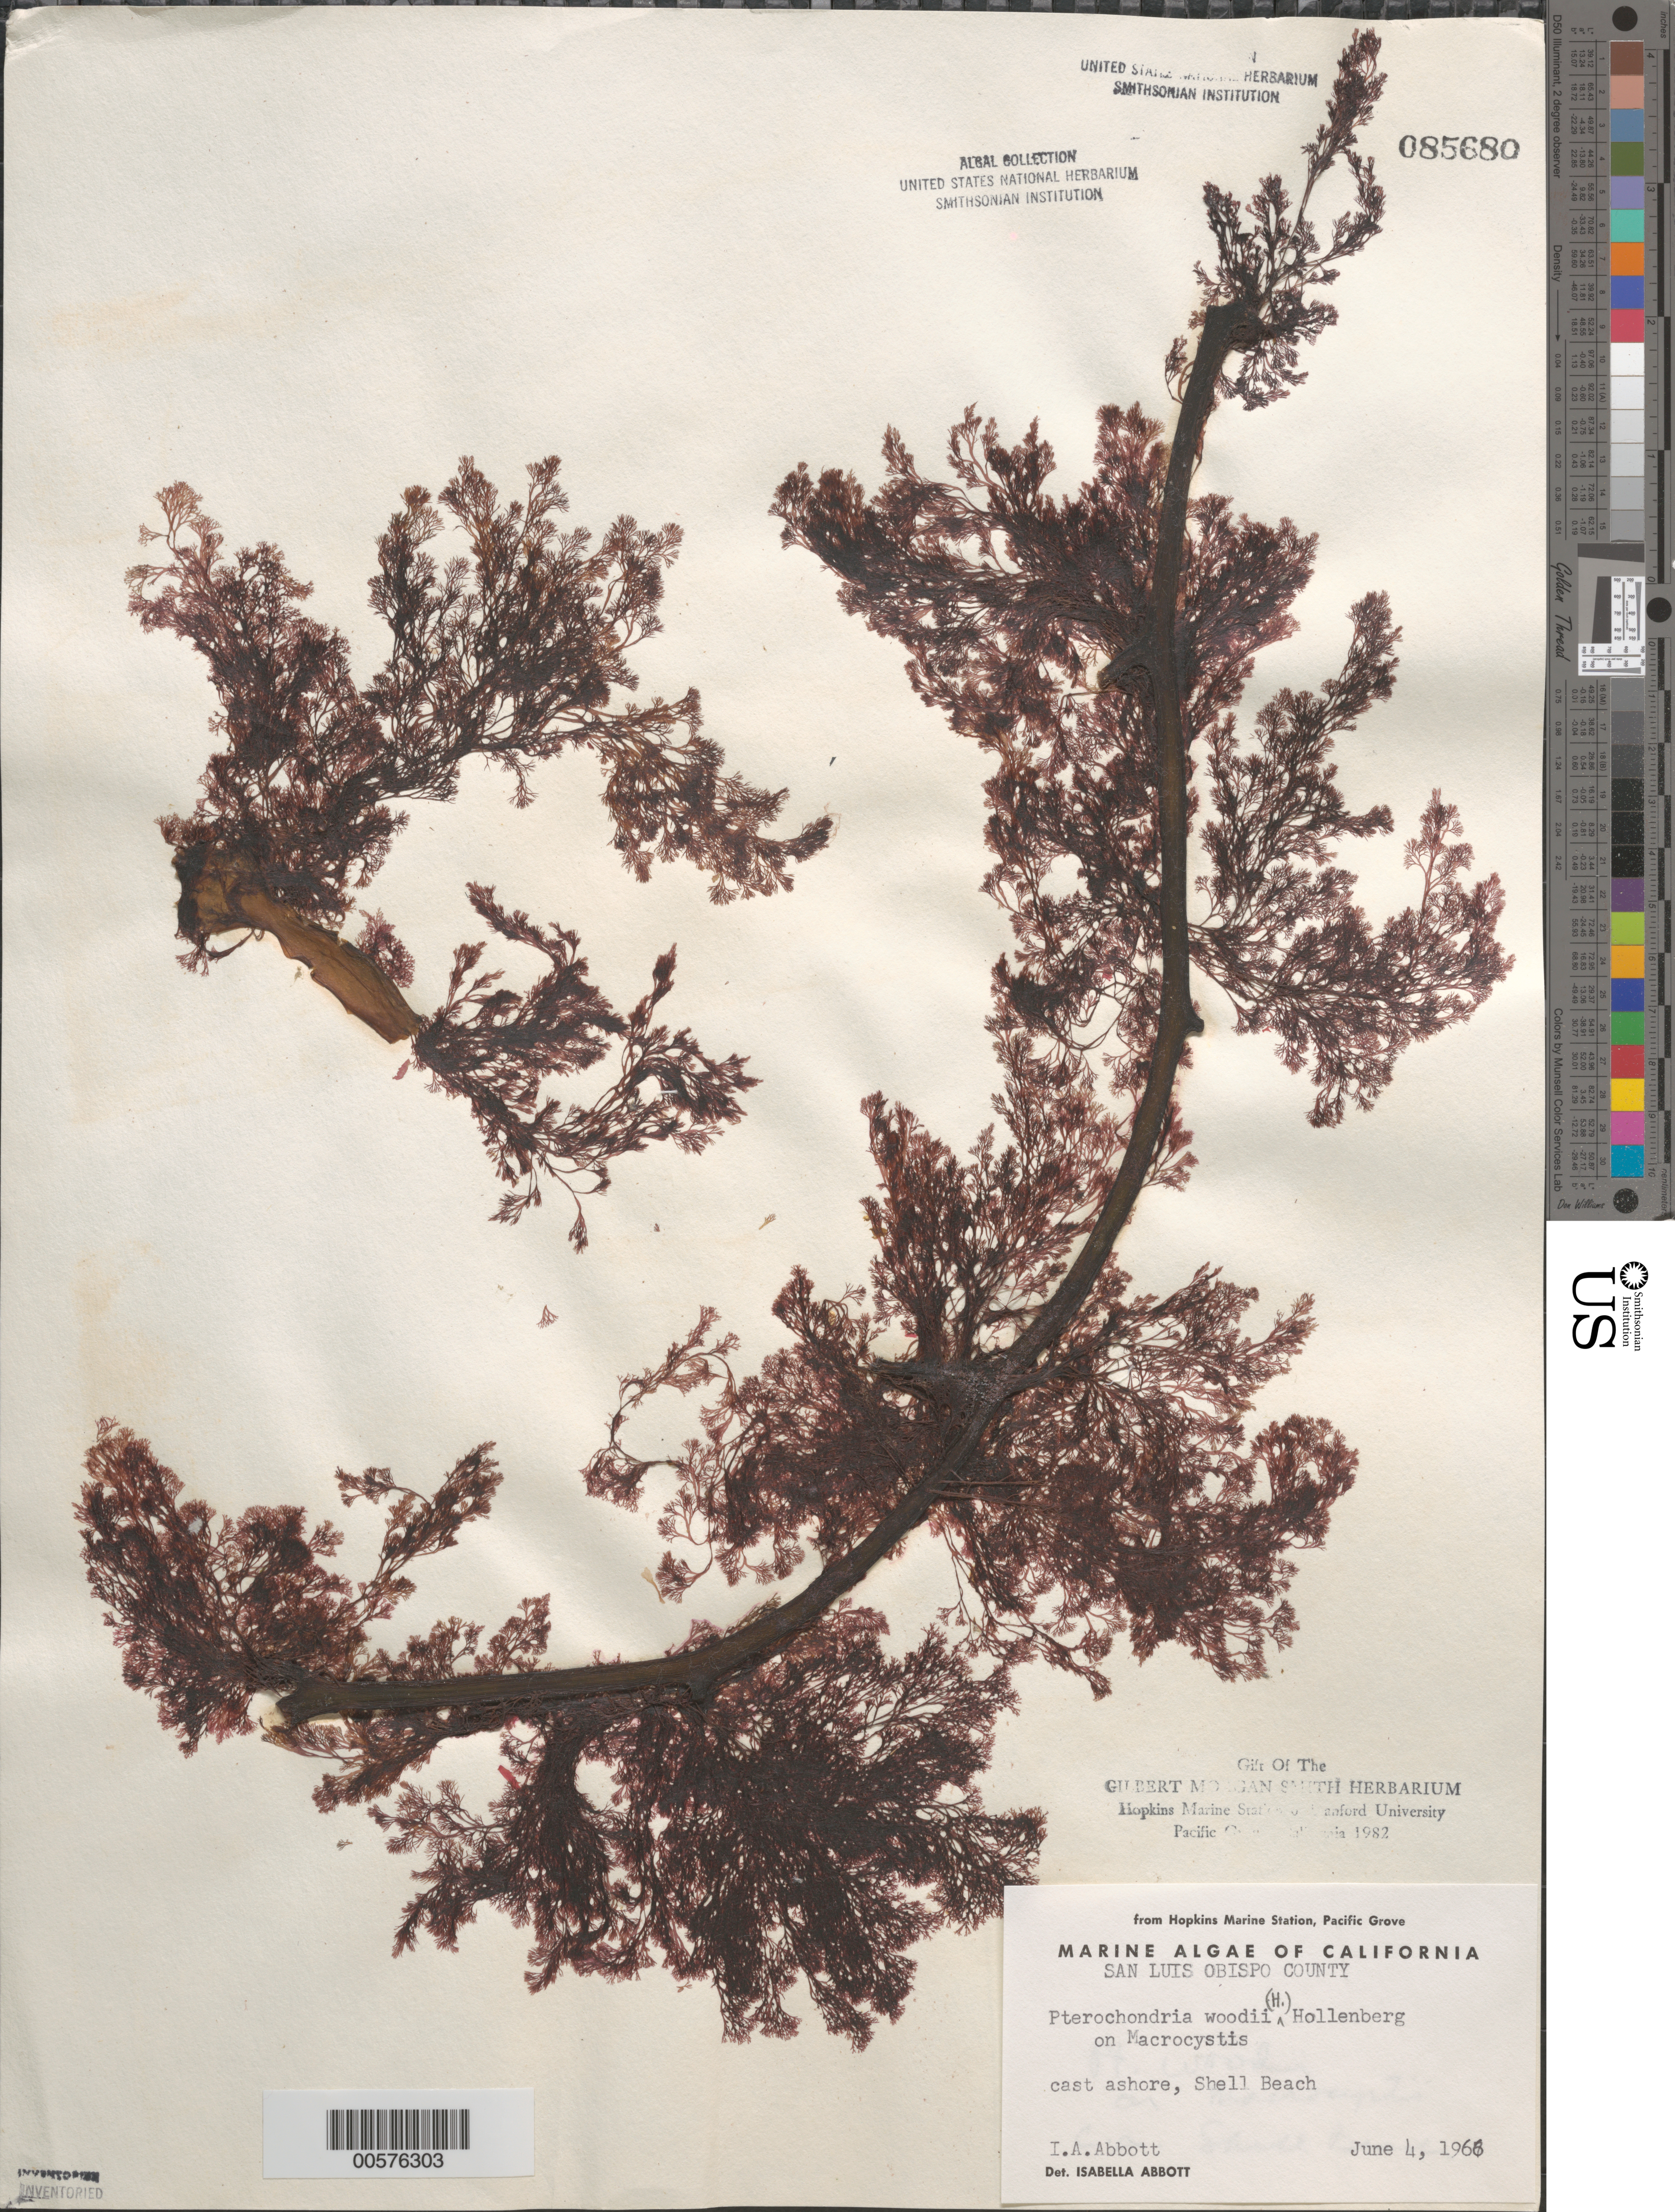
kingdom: Plantae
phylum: Rhodophyta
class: Florideophyceae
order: Ceramiales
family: Rhodomelaceae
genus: Pterochondria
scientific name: Pterochondria woodii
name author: (Harv.) Hollenb.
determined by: Abbott, Isabella A.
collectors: I. A. Abbott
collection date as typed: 04 Jun 1966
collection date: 1966-06-04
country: United States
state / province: California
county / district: San Luis Obispo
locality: Shell Beach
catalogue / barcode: US 85680